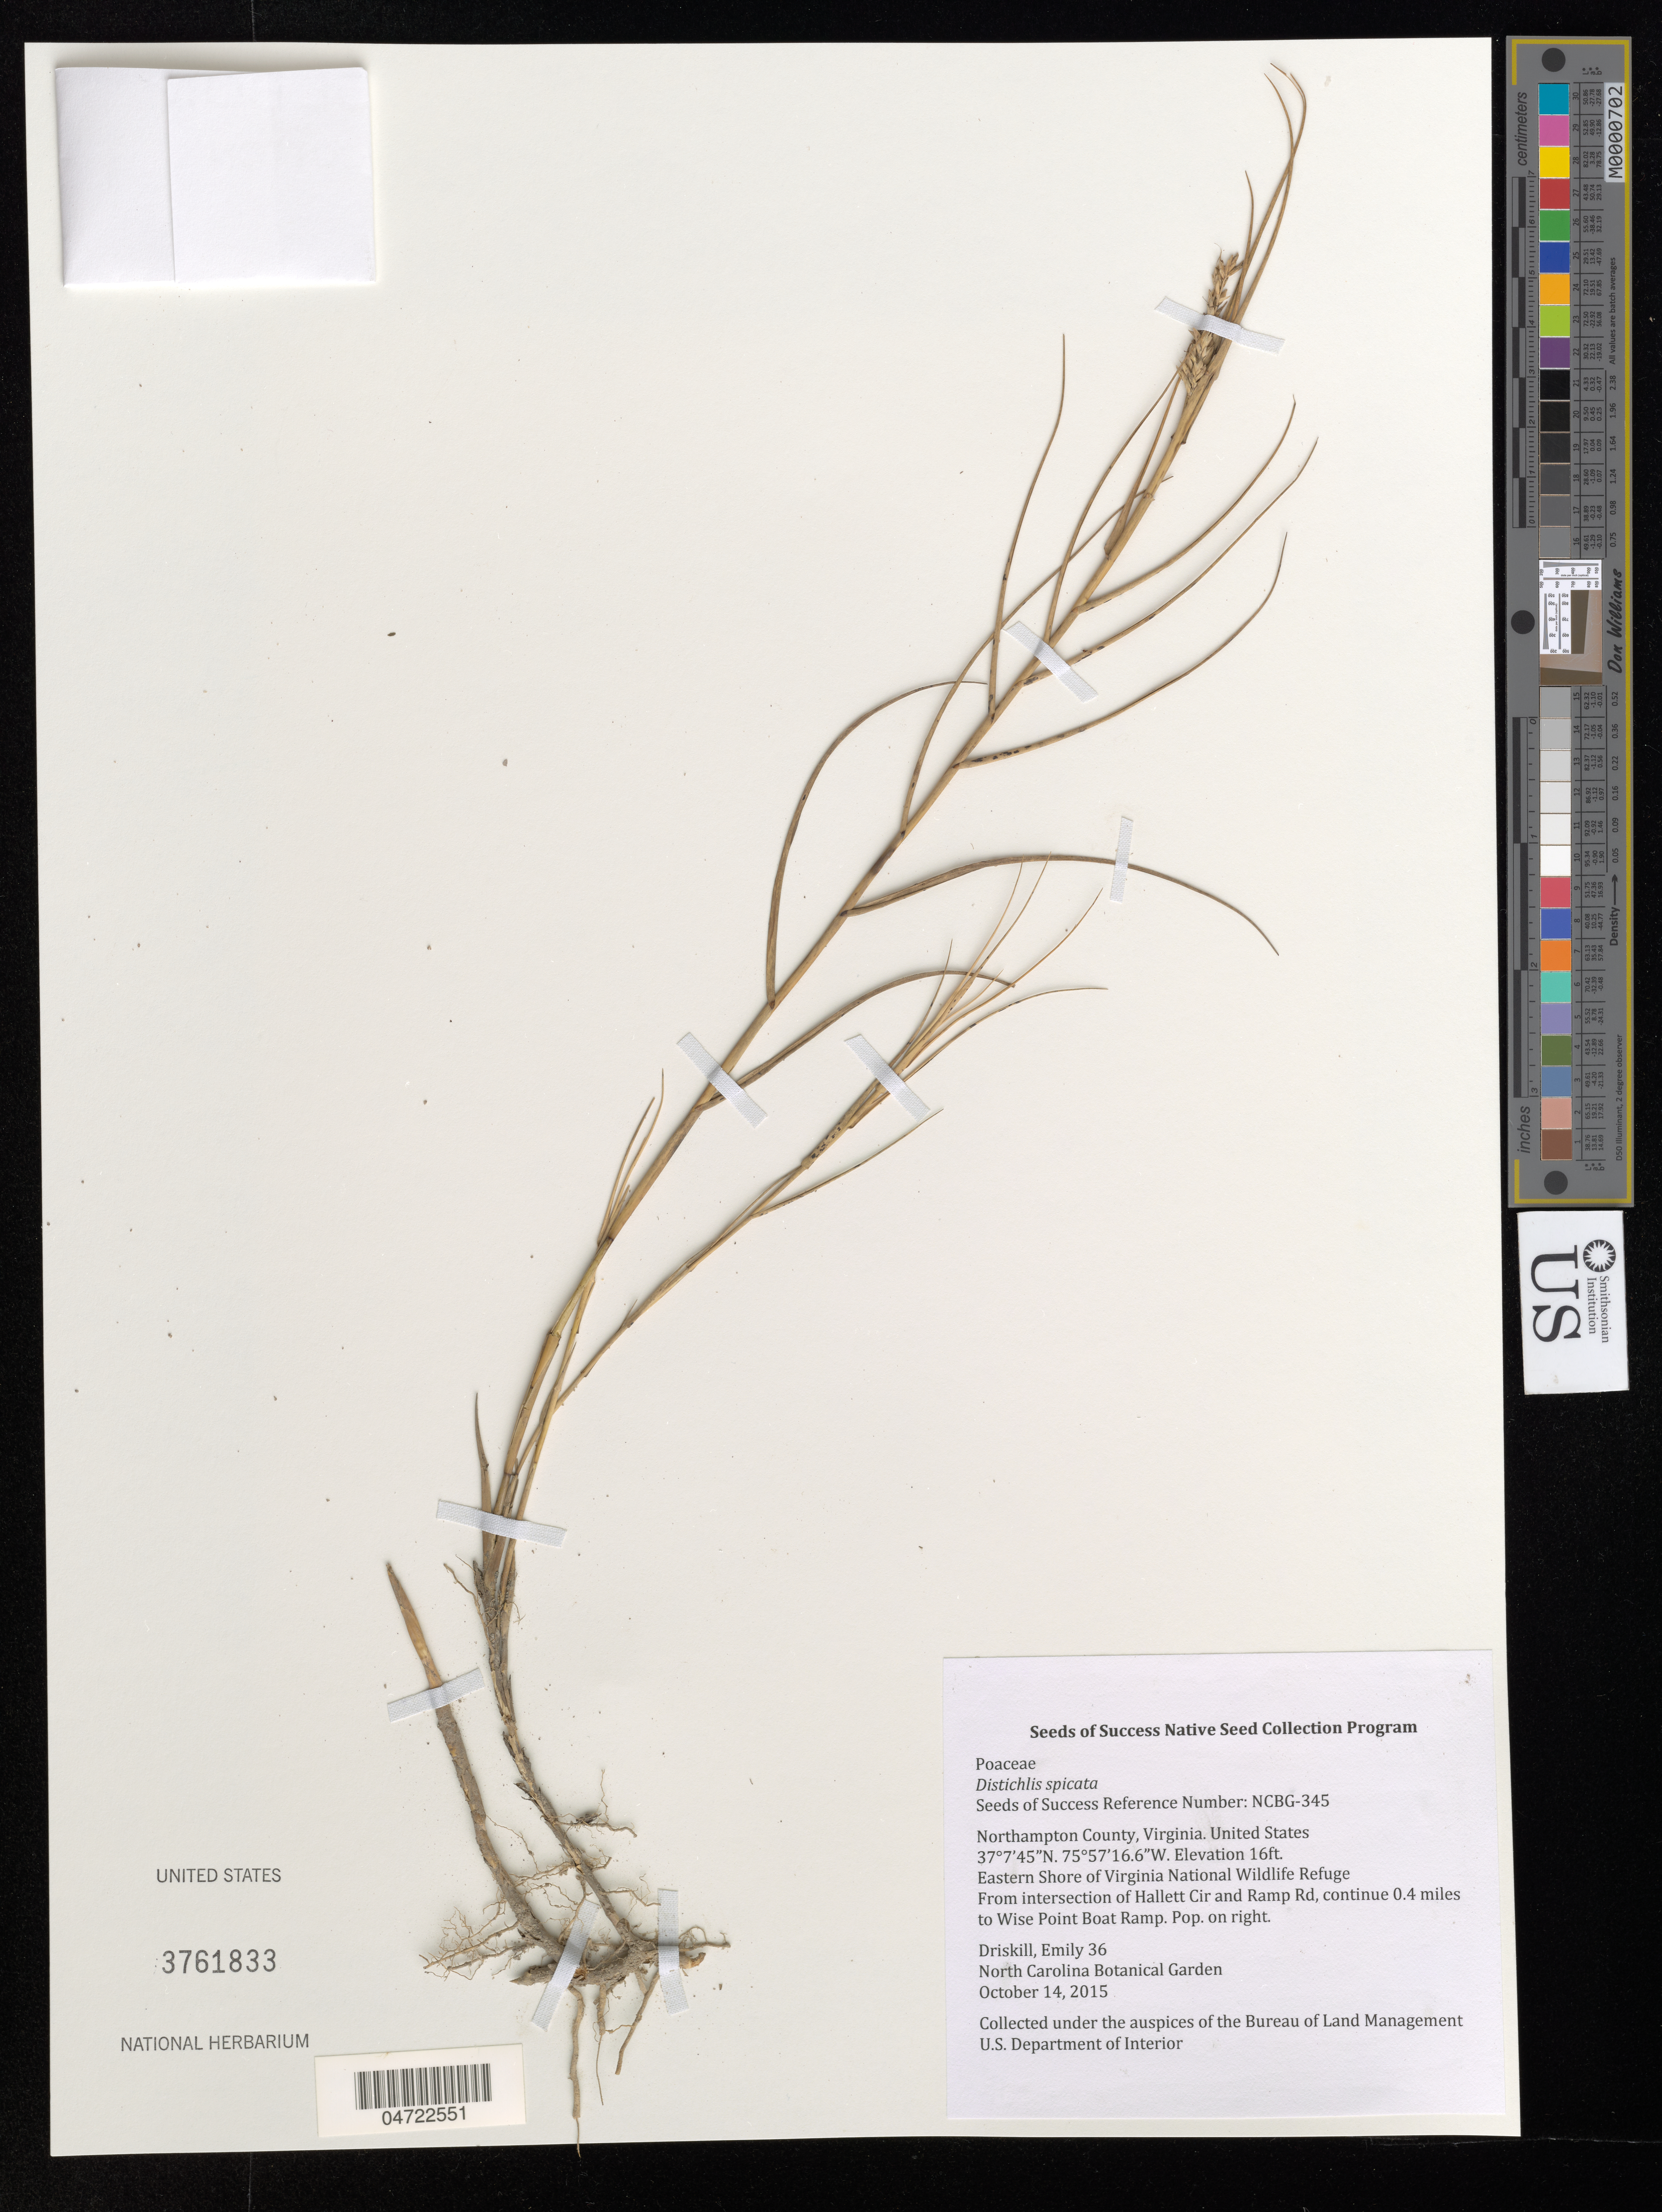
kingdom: Plantae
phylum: Tracheophyta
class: Liliopsida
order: Poales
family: Poaceae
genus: Distichlis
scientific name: Distichlis spicata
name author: (L.) Greene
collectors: E. Driskill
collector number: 36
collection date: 2015-10-14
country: United States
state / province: Virginia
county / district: Northampton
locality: Northampton County. Eastern Shore of Virginia National Wildlife Refuge. From intersection of Hallett Cir and Ramp Rd, continue 0.4 miles to Wise Point Boat Ramp.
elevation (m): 5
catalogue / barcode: US 3761833